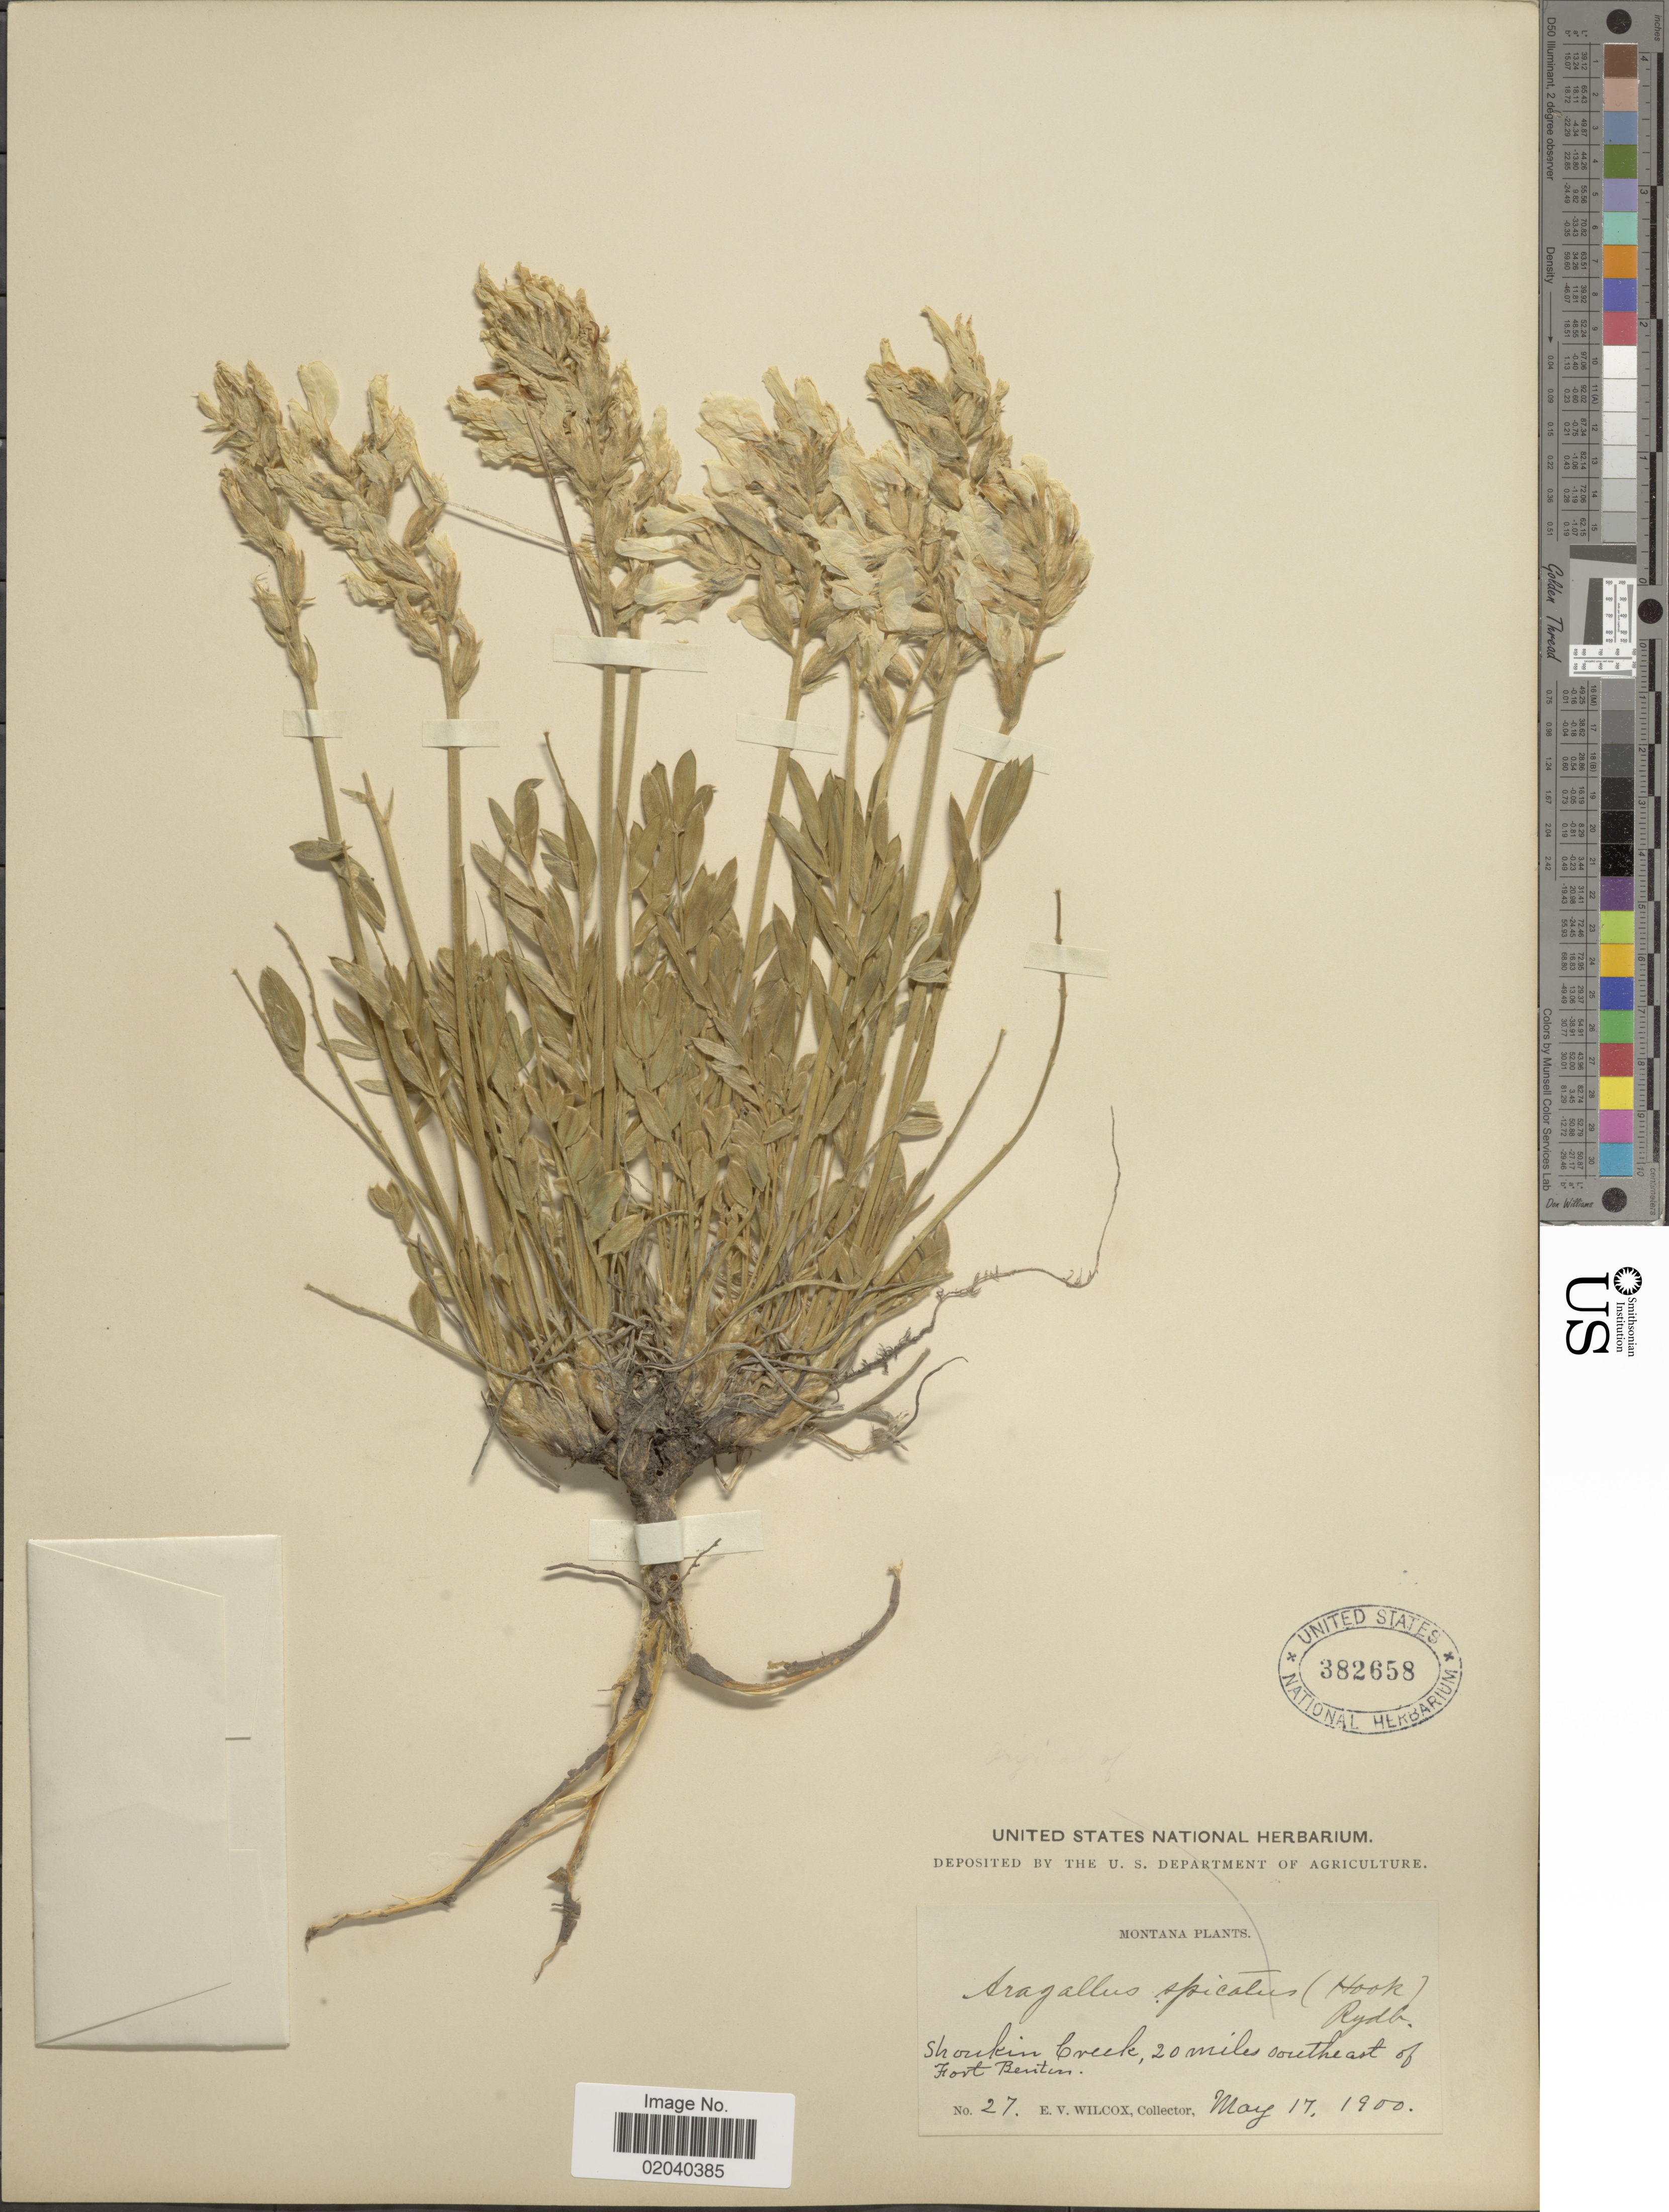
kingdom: Plantae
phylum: Tracheophyta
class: Magnoliopsida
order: Fabales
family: Fabaceae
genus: Oxytropis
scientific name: Oxytropis sericea var. spicata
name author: (Hook.) Barneby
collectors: E. V. Wilcox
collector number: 27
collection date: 1900-05-17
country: United States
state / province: Montana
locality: Shoukin Creek, 20 miles southeast of Fort Benten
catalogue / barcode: US 382658